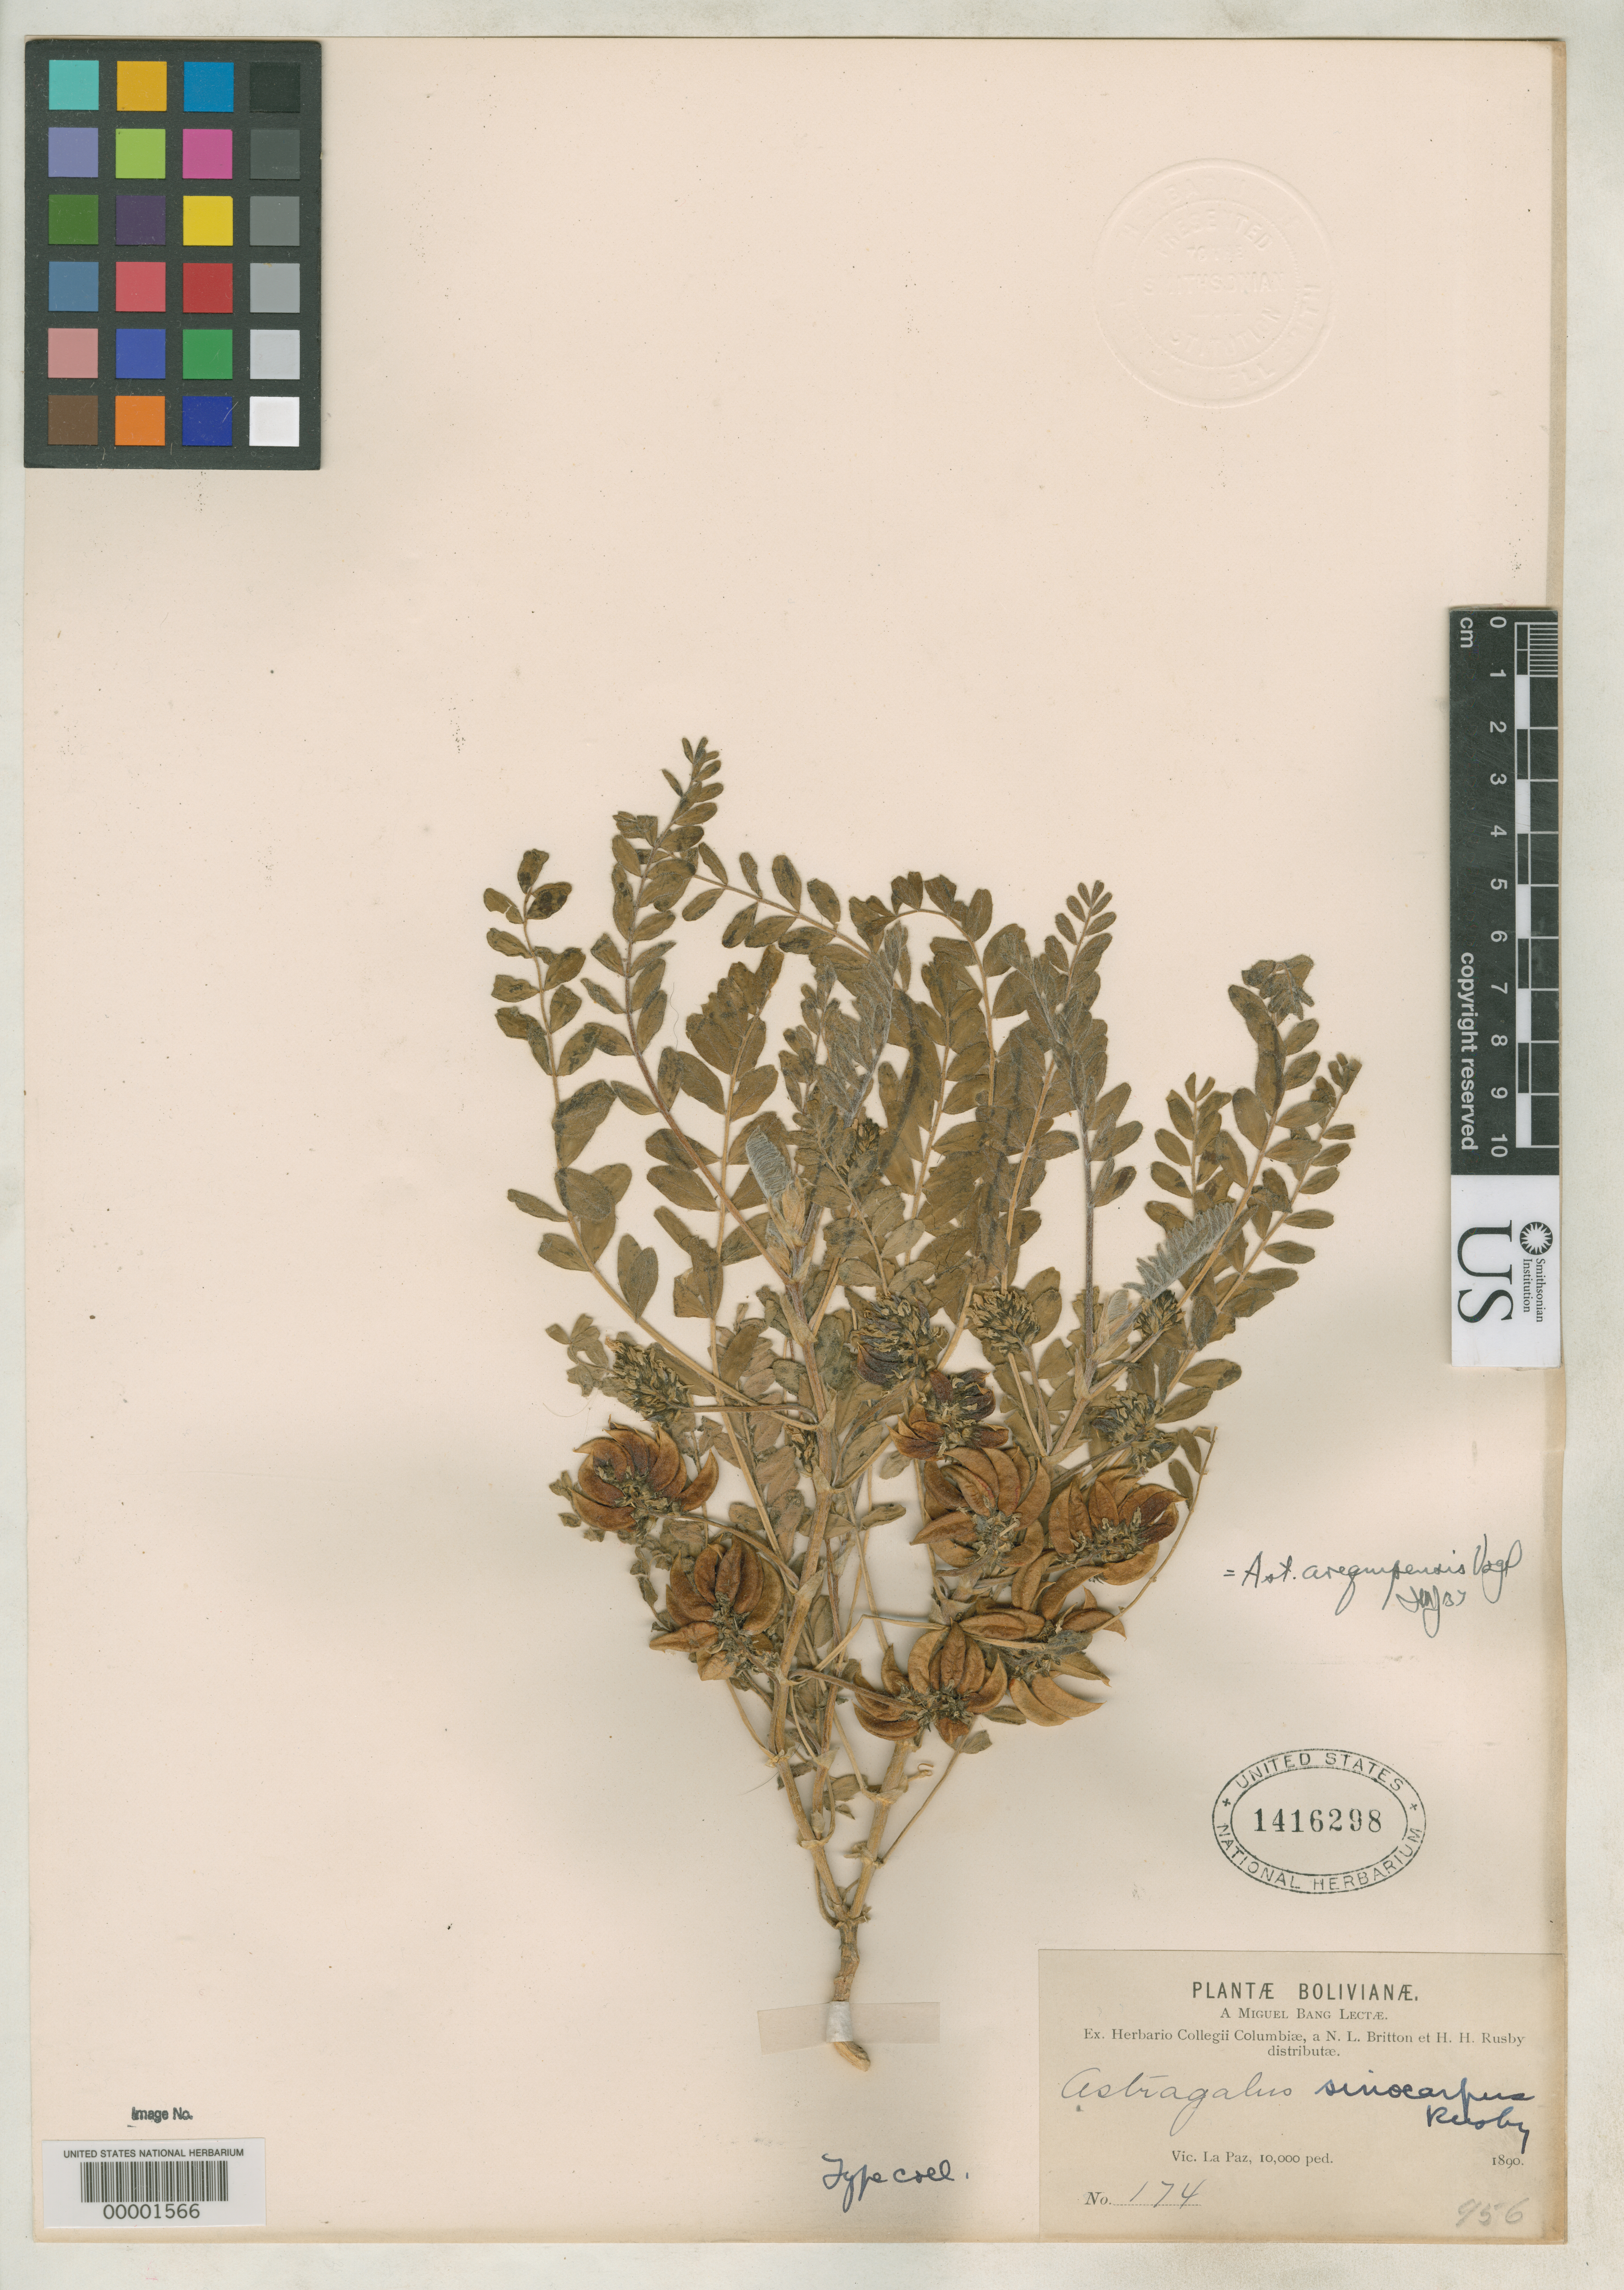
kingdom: Plantae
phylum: Tracheophyta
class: Magnoliopsida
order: Fabales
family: Fabaceae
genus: Astragalus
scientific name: Astragalus sinocarpus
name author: Rusby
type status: Isotype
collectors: M. Bang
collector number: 174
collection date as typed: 1890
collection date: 1890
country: Bolivia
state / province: La Paz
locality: Vic. La Paz.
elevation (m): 3048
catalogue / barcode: US 1416298